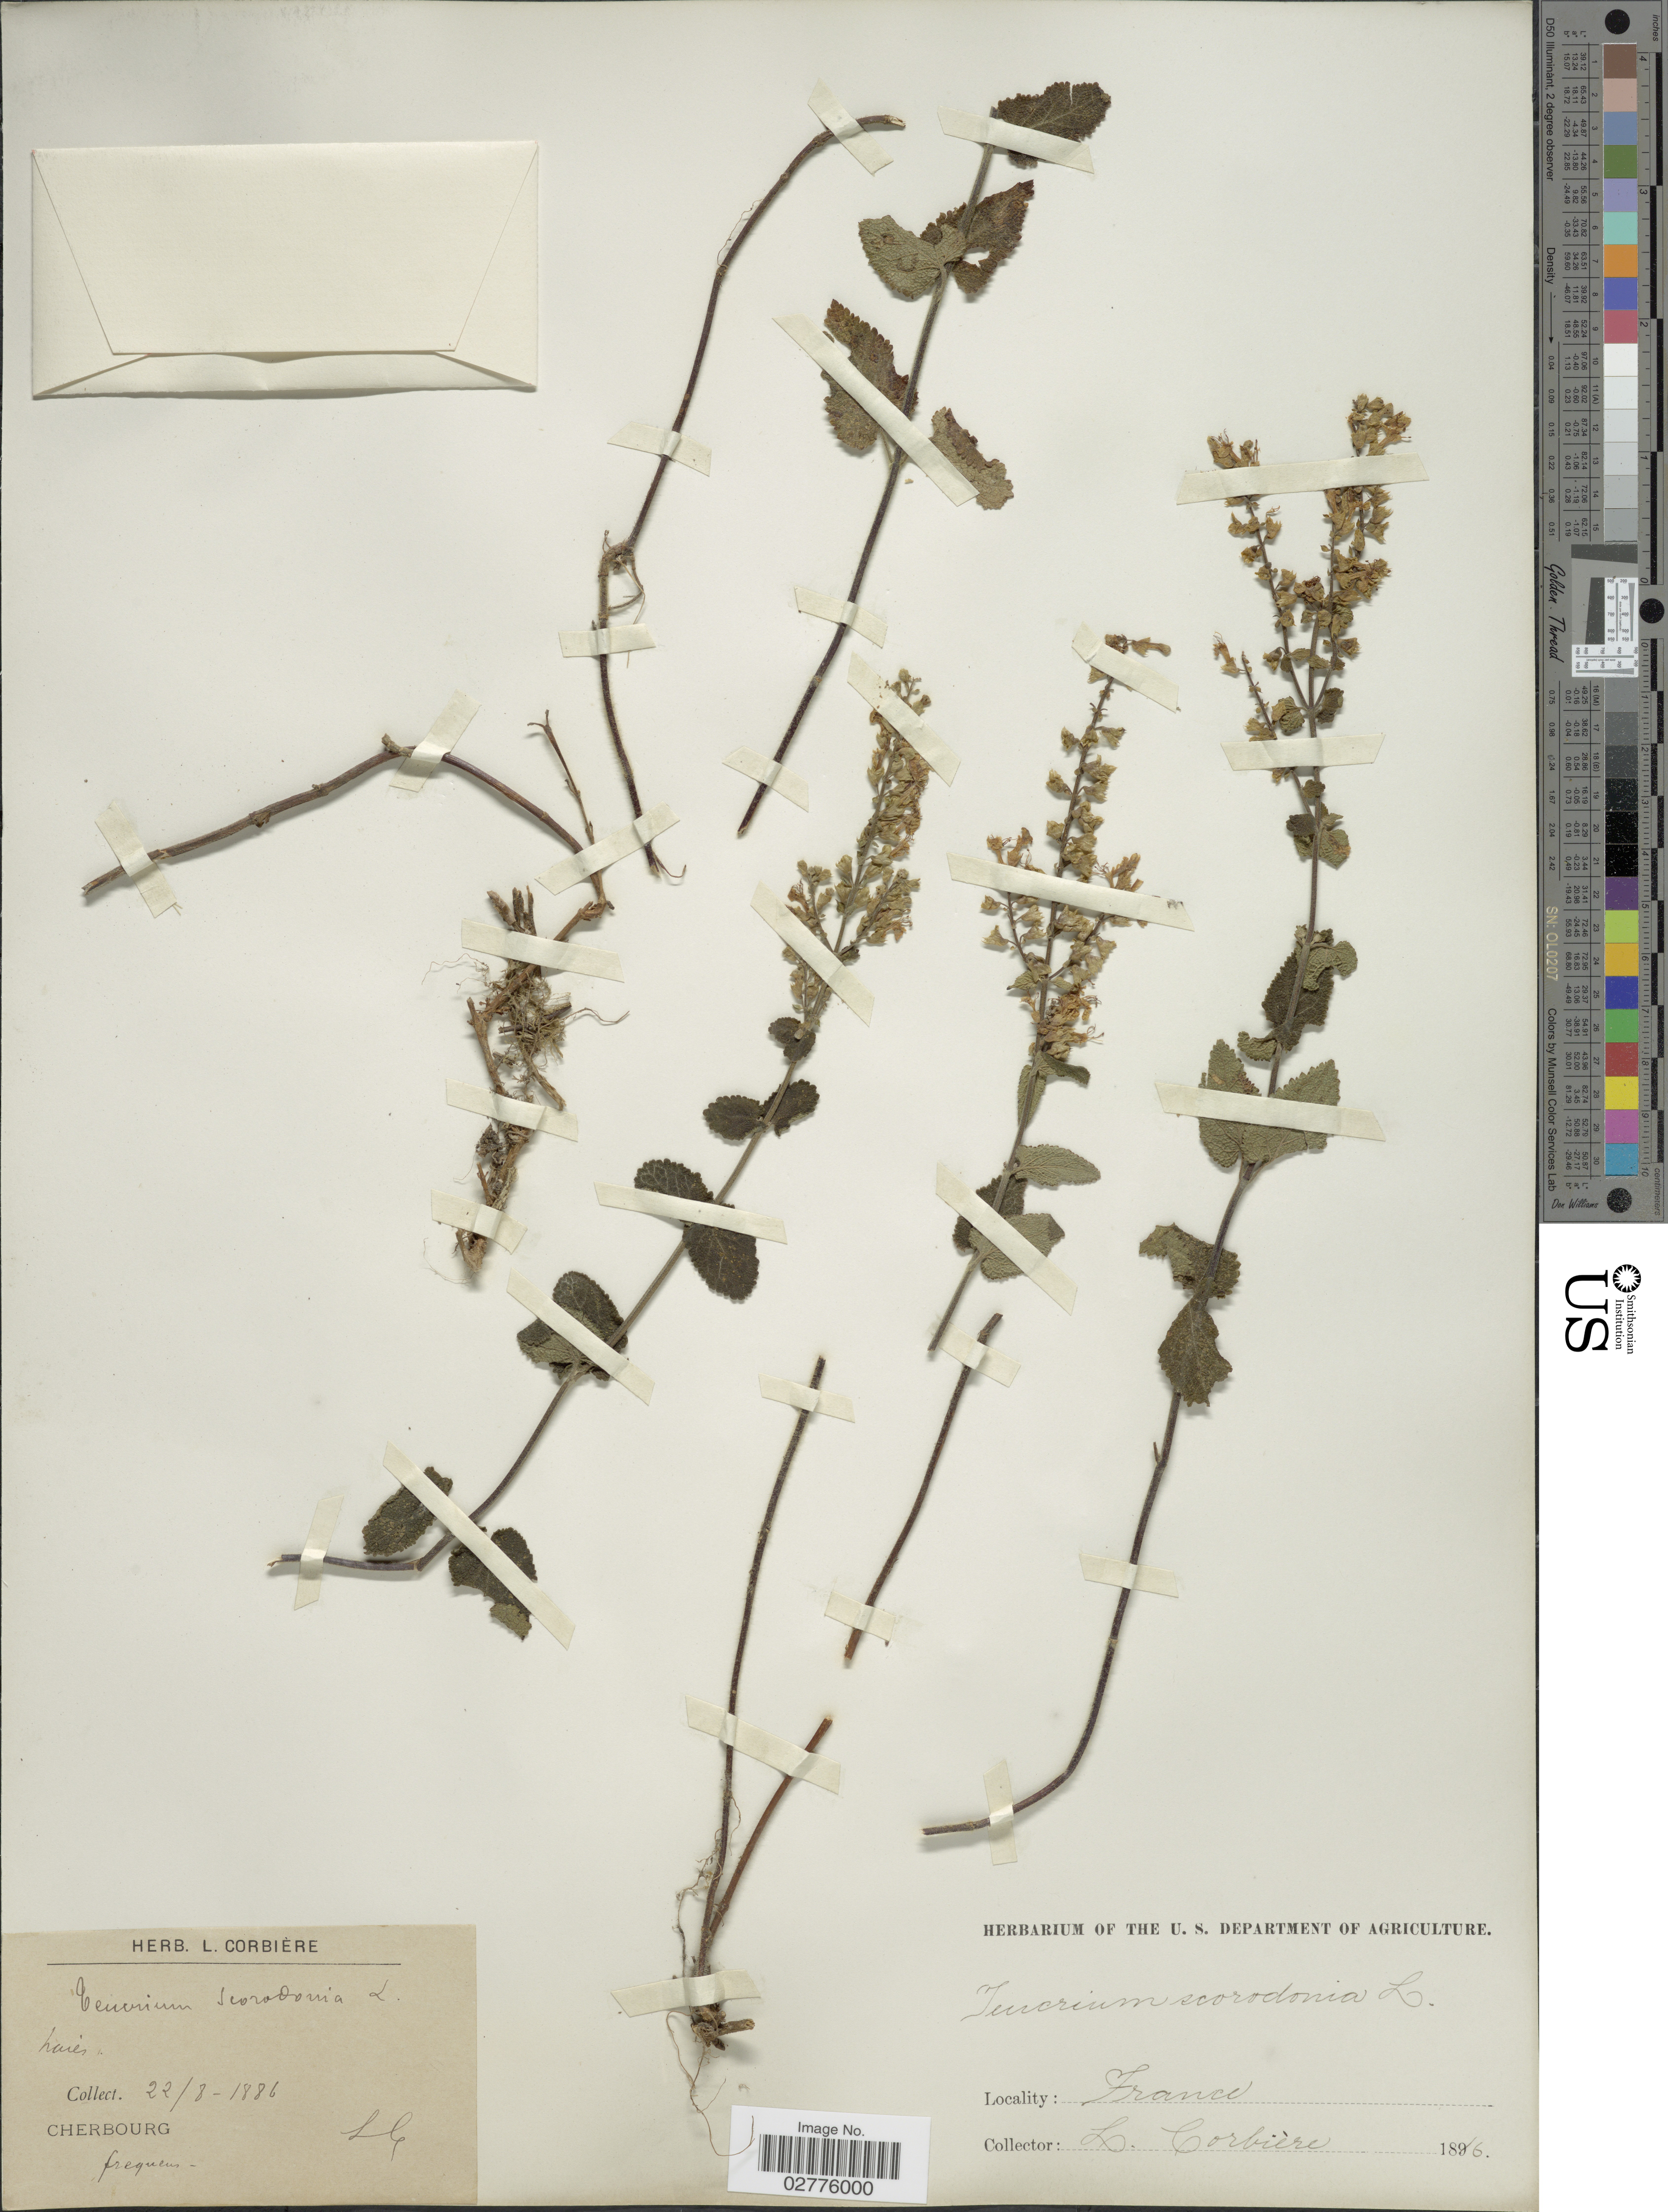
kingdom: Plantae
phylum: Tracheophyta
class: Magnoliopsida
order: Lamiales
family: Lamiaceae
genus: Teucrium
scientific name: Teucrium scorodonia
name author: L.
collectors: L. Corbière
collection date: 1886-08-22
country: France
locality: Cherbourg